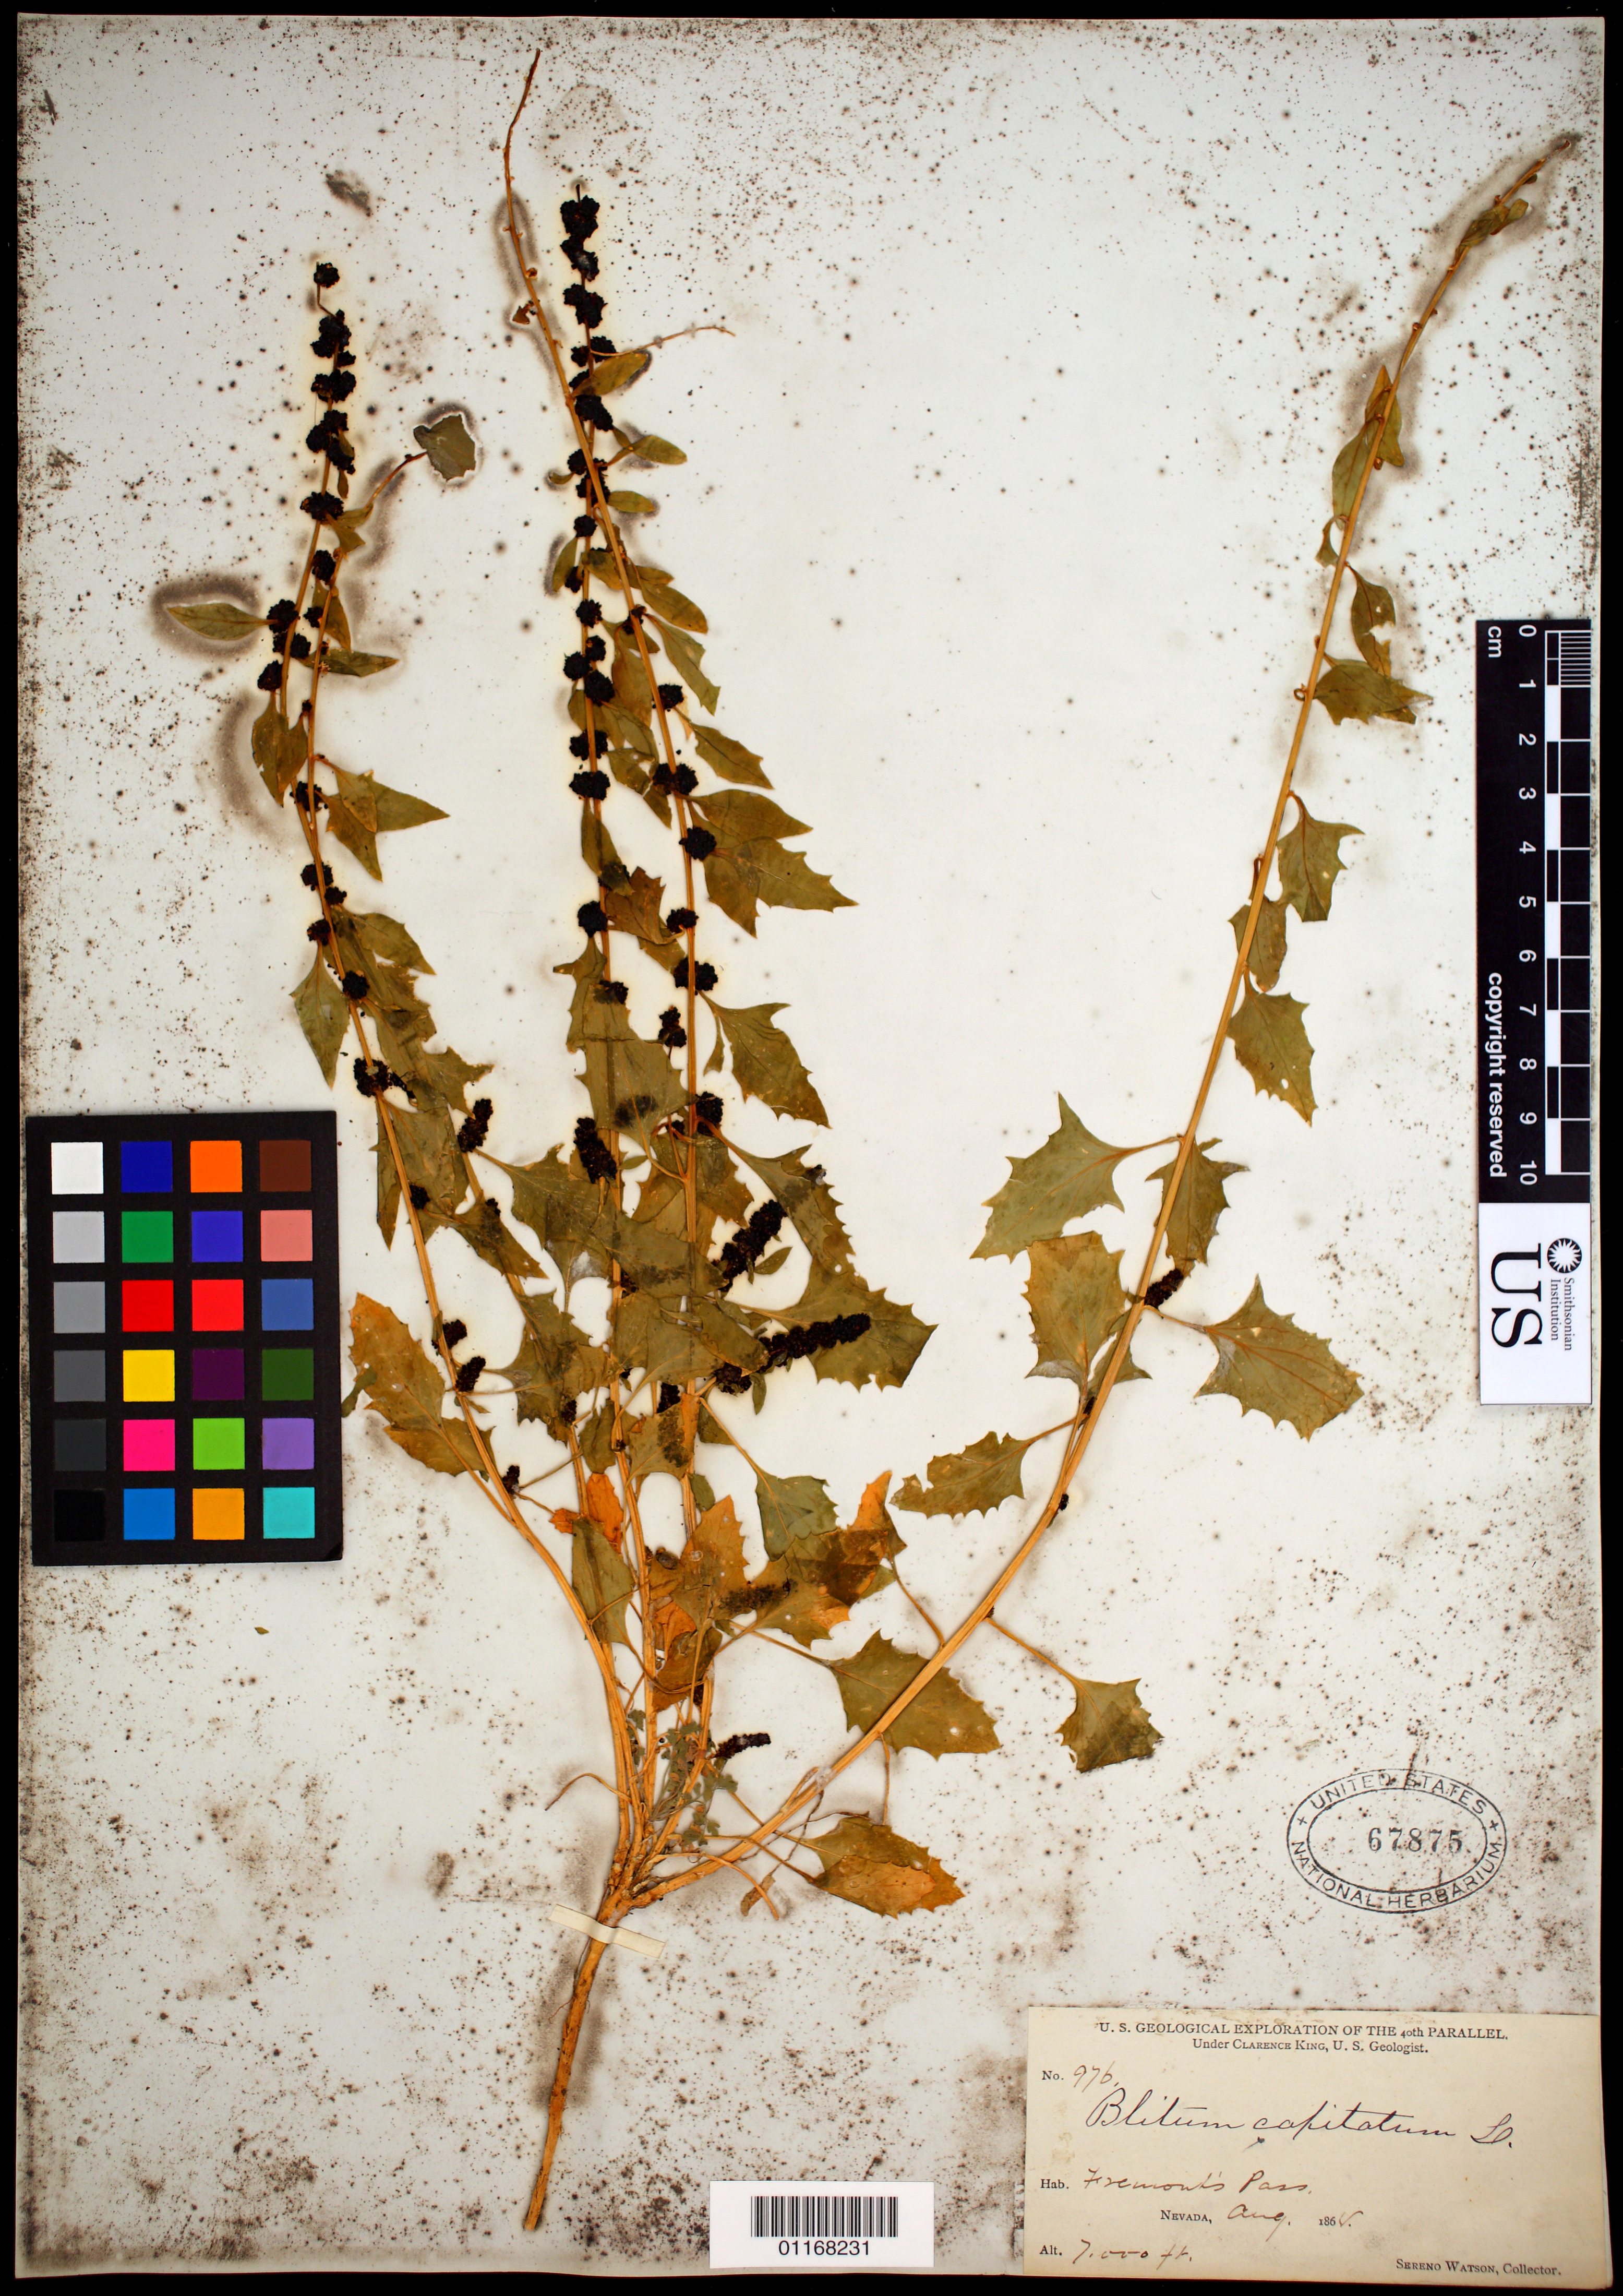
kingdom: Plantae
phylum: Tracheophyta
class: Magnoliopsida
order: Caryophyllales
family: Amaranthaceae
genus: Blitum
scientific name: Blitum capitatum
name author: L.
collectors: S. Watson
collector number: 976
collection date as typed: Aug 1868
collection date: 1868-08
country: United States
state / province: Nevada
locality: Fremont's Pass.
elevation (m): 2134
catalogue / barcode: US 67875